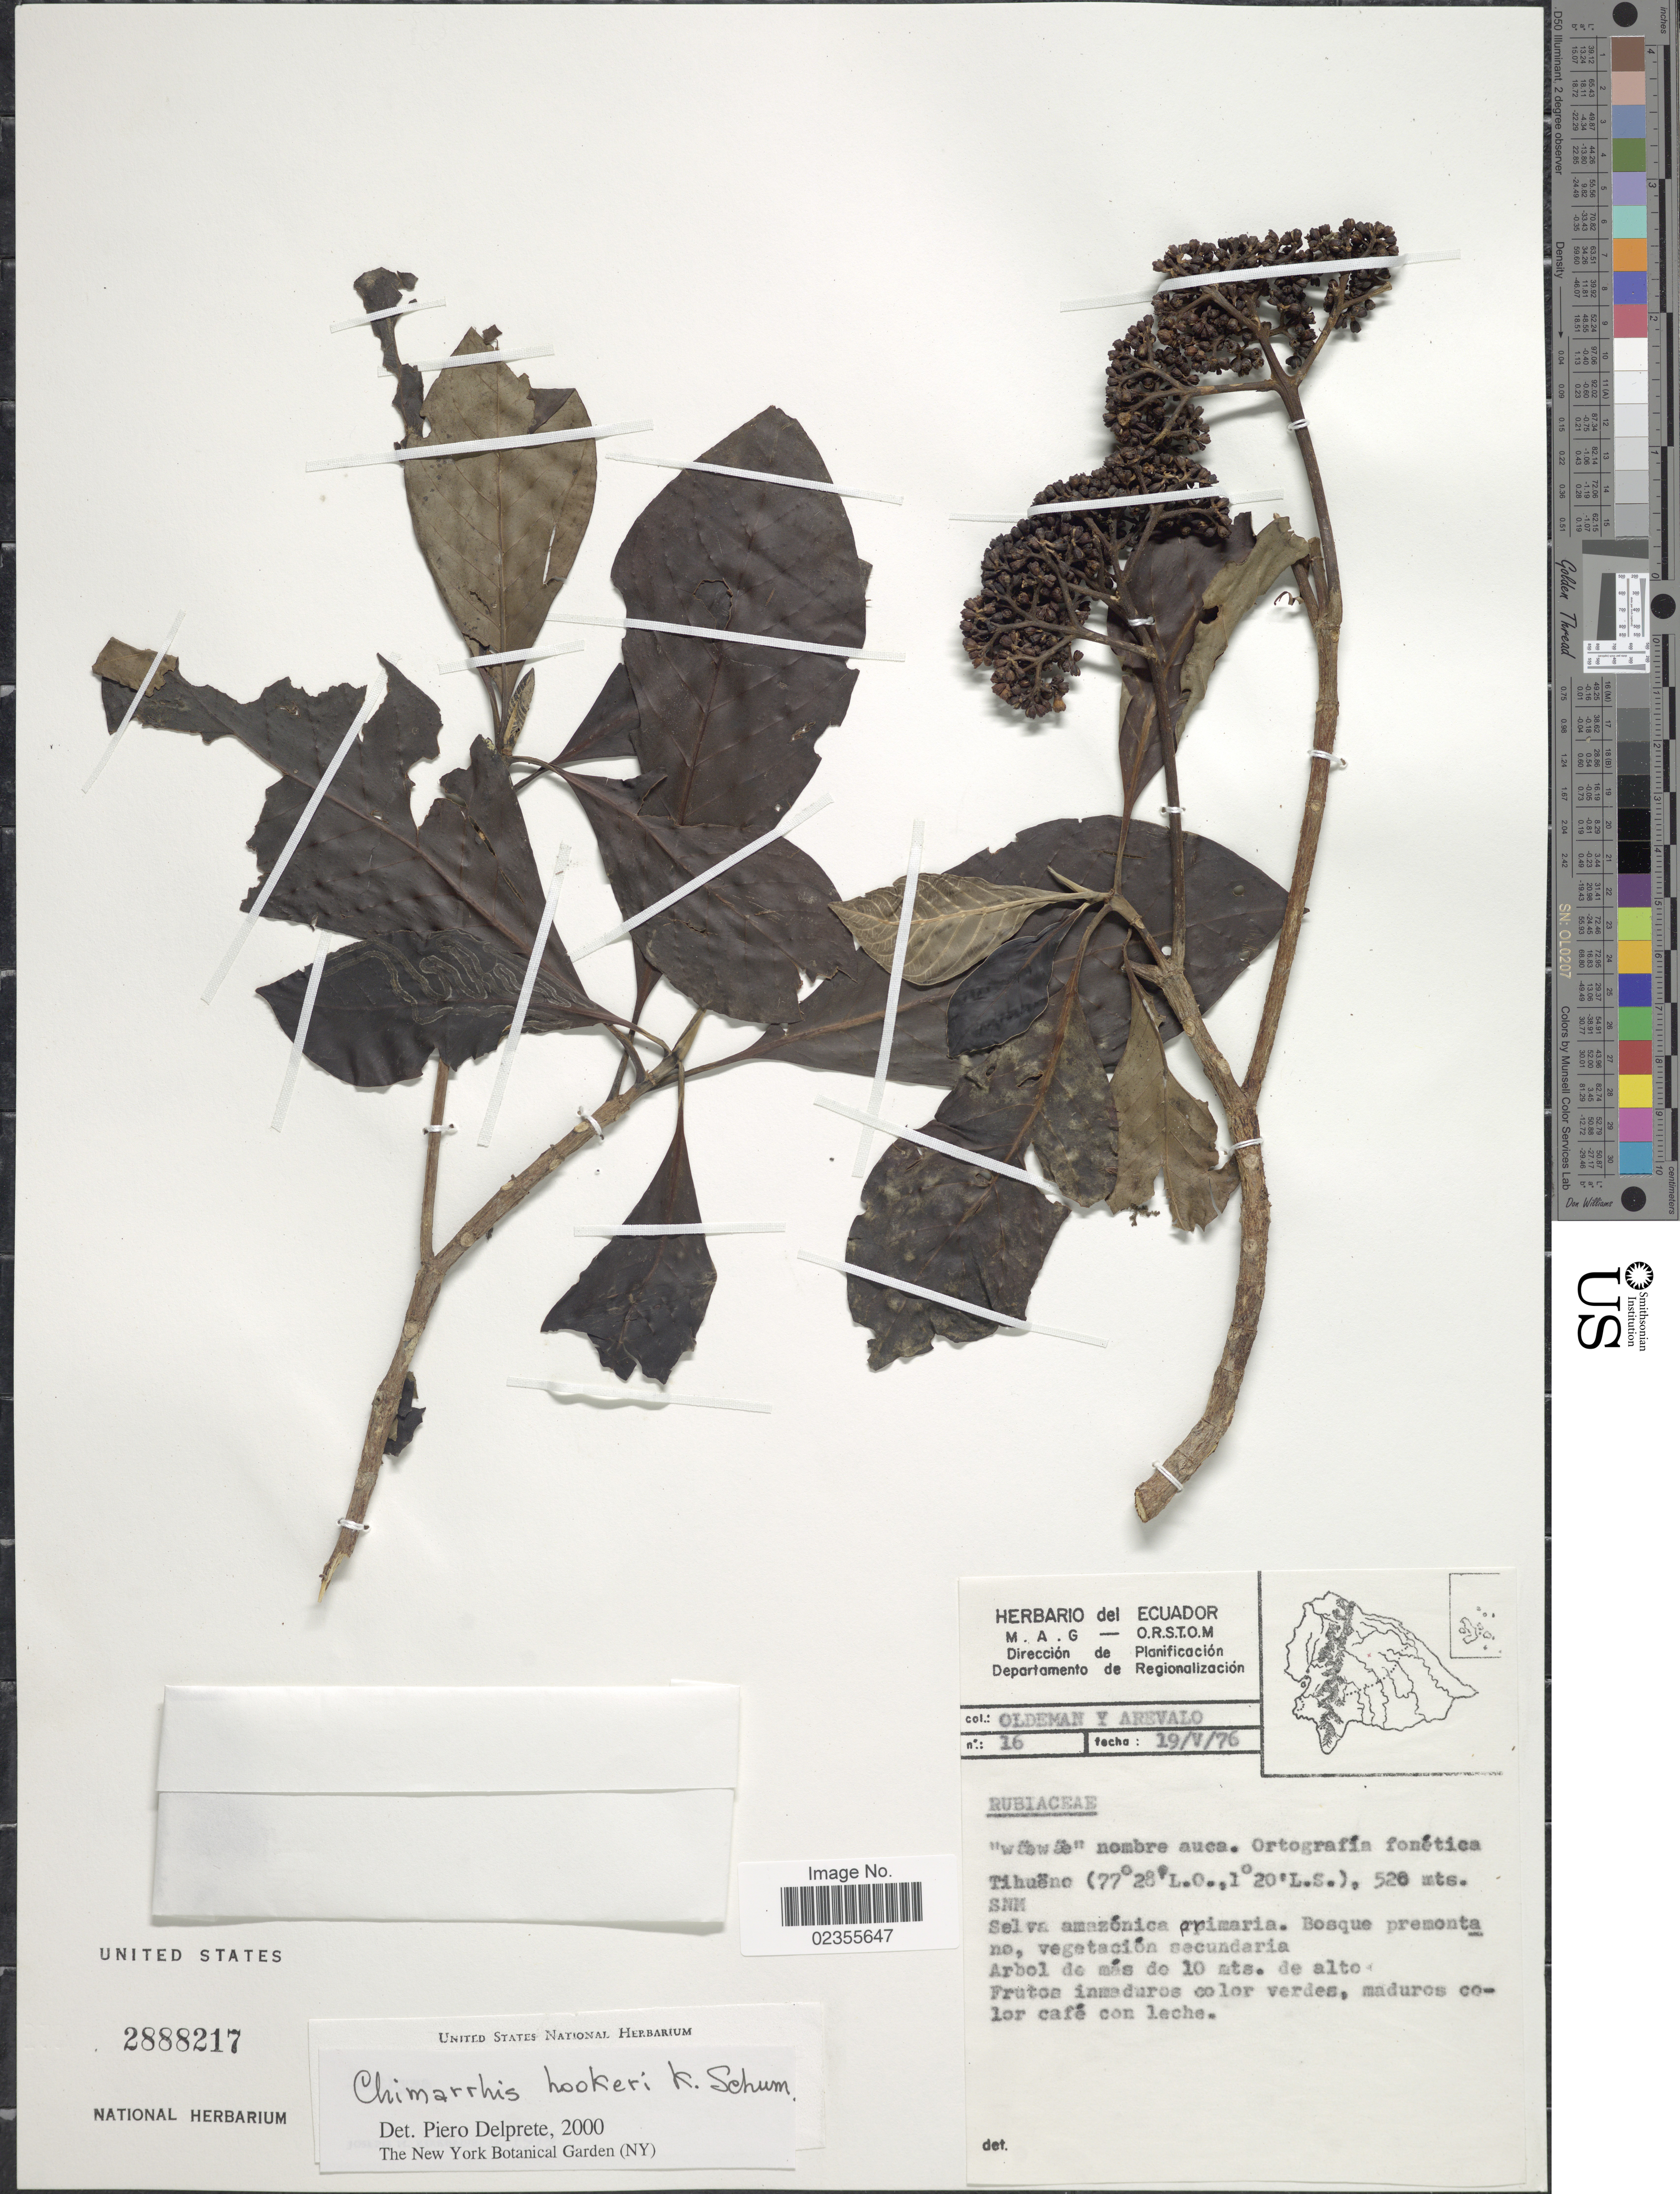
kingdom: Plantae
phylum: Tracheophyta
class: Magnoliopsida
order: Gentianales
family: Rubiaceae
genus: Chimarrhis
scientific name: Chimarrhis hookeri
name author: K. Schum.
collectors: -- Oldeman & -. Arevalo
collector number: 16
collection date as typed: Transcribed d/m/y: 19/5/76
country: Ecuador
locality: Tihueno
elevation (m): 520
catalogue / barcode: US 2888217